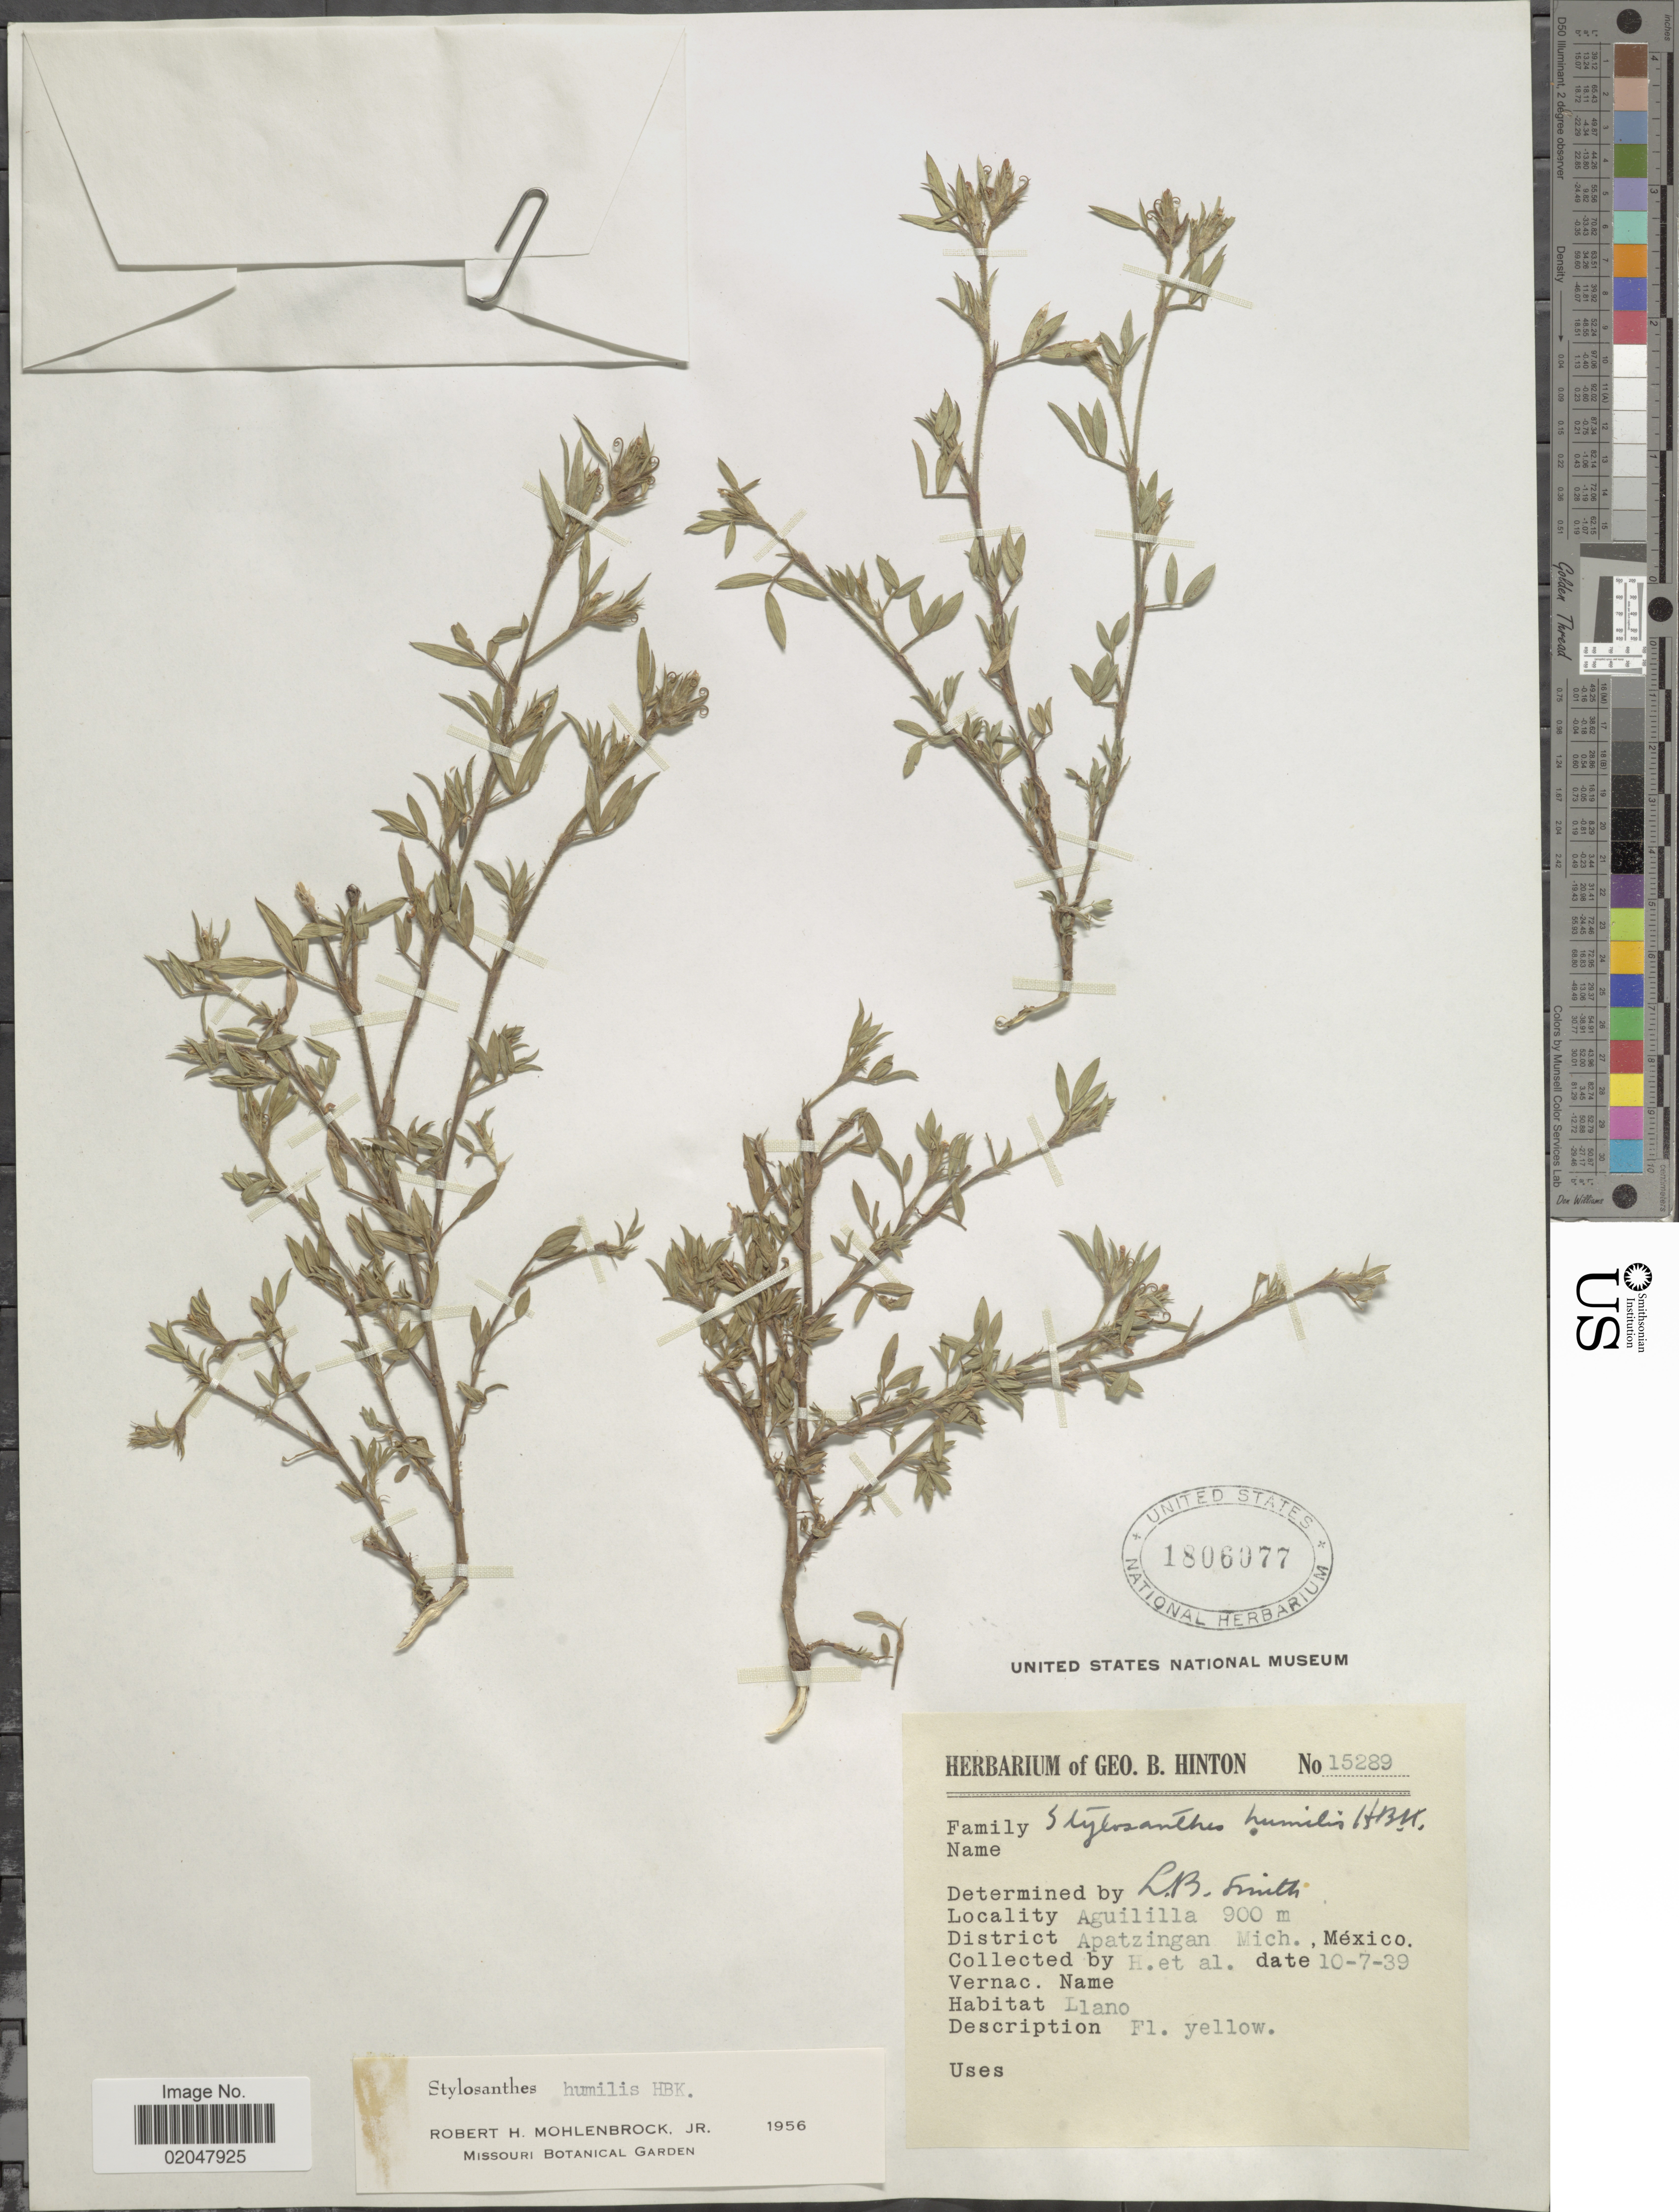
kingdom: Plantae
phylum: Tracheophyta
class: Magnoliopsida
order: Fabales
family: Fabaceae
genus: Stylosanthes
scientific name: Stylosanthes humilis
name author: Kunth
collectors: G. B. Hinton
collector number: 15289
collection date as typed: Transcribed d/m/y: 7/10/39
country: Mexico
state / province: Michoacán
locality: Aguililla, District Apatzingan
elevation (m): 900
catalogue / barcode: US 1806077